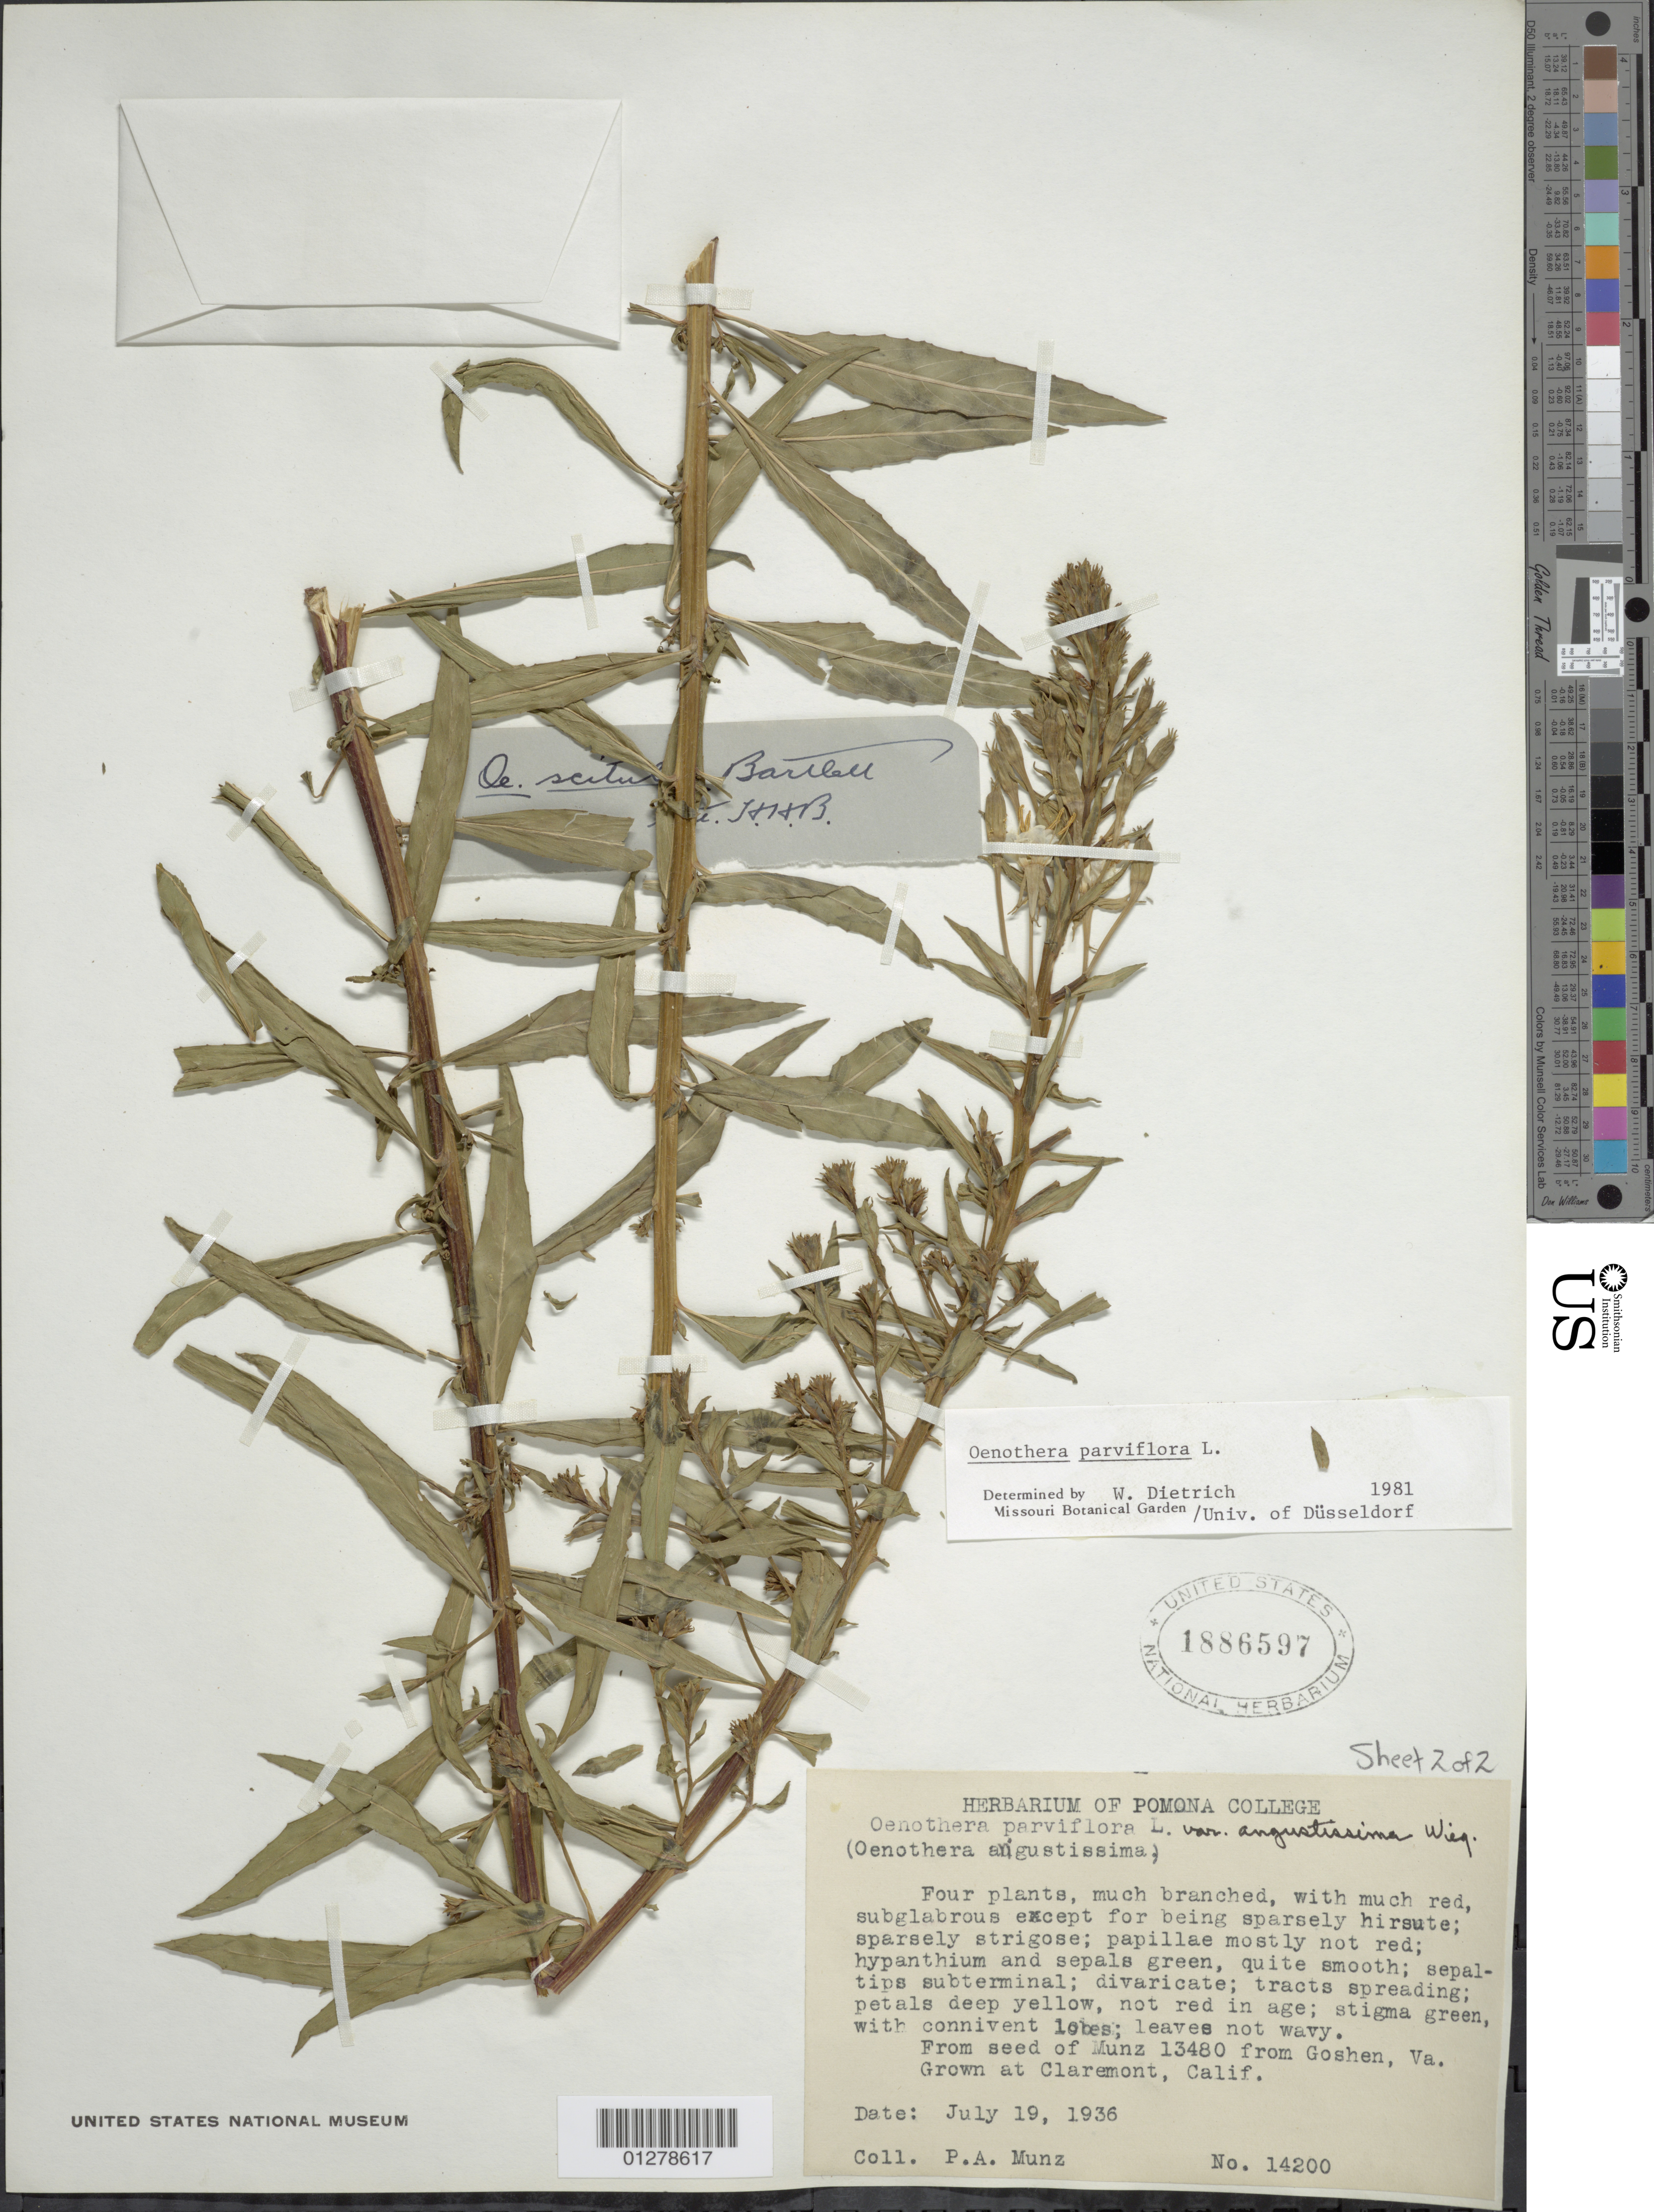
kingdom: Plantae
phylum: Tracheophyta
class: Magnoliopsida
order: Myrtales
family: Onagraceae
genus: Oenothera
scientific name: Oenothera parviflora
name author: L.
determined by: Munz, Philip A.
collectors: P. A. Munz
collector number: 14200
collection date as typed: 19 Jul 1936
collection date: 1936-07-19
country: United States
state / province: California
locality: Claremont, Pomona College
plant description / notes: Grown from seed of Munz 13480 from Goshen, VA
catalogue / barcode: US 1886597